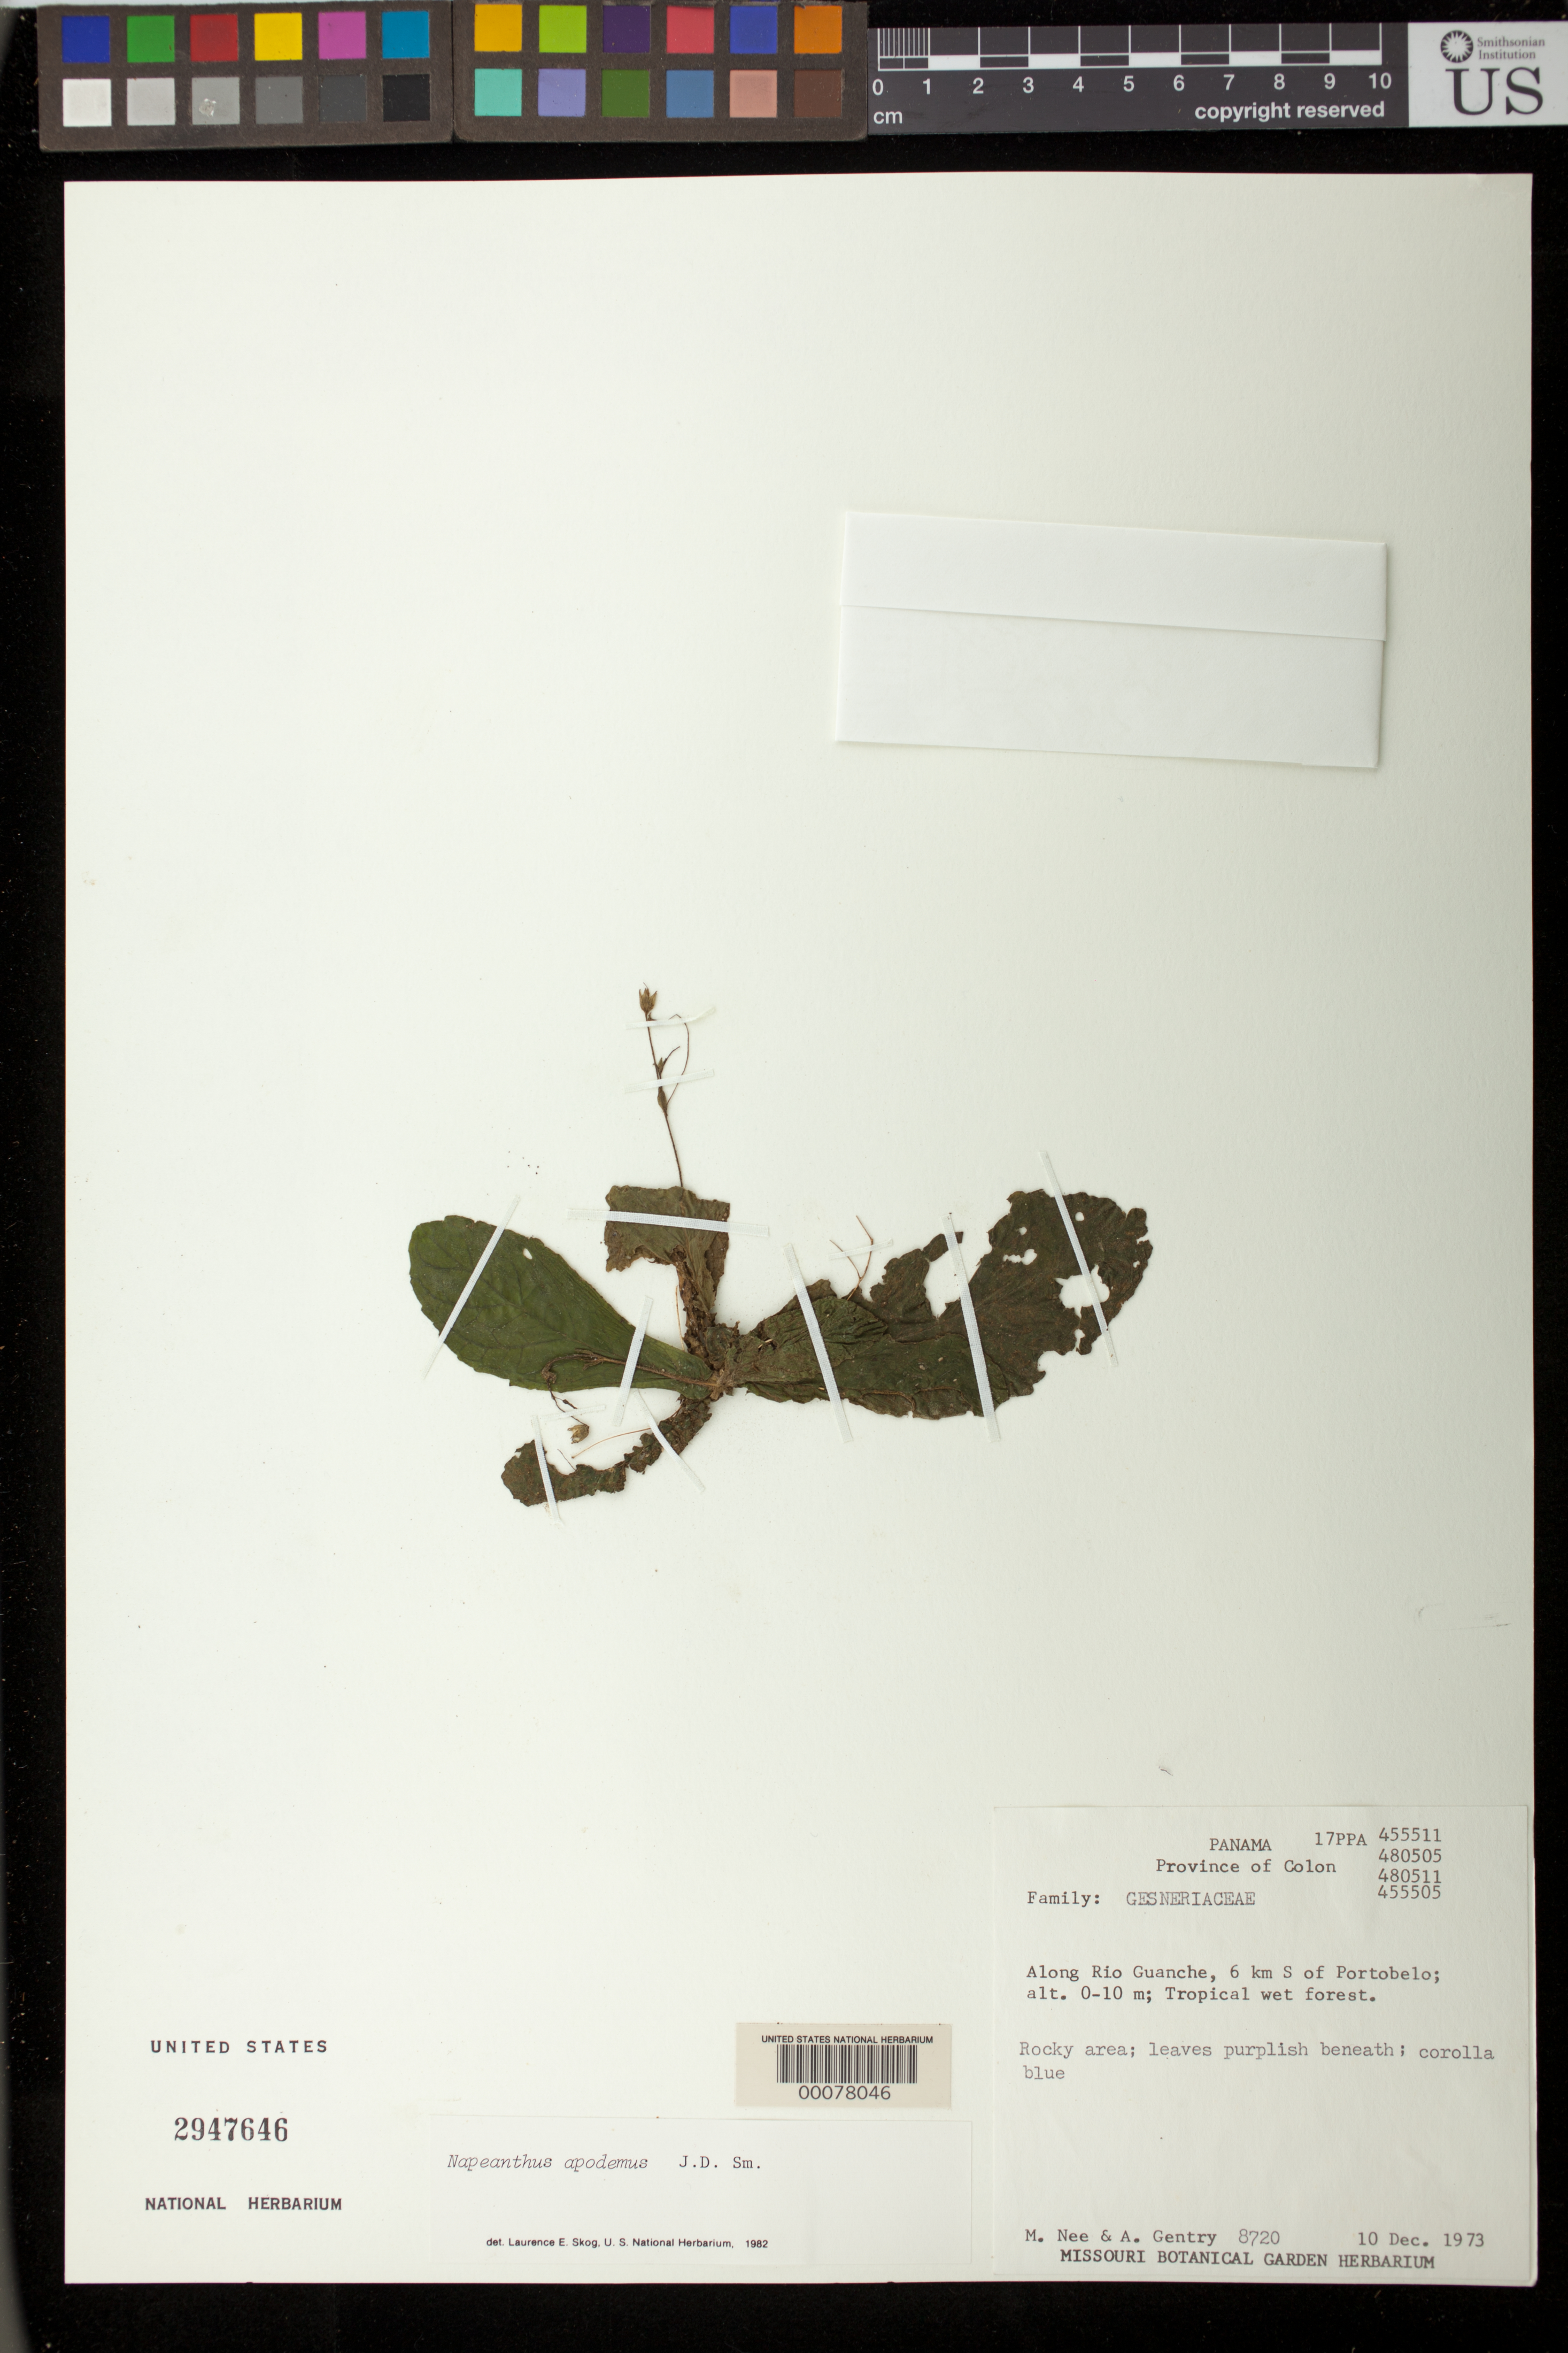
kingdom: Plantae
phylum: Tracheophyta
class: Magnoliopsida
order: Lamiales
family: Gesneriaceae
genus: Napeanthus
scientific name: Napeanthus bullatus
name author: Wiehler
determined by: Skog, Laurence E.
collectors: M. Nee & A. H. Gentry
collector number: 8720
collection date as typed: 10 Dec 1973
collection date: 1973-12-10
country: Panama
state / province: Colón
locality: Along Rio Guanche, 6 km S of Portobelo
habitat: Tropical wet forest, rocky area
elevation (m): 0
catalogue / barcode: US 2947646